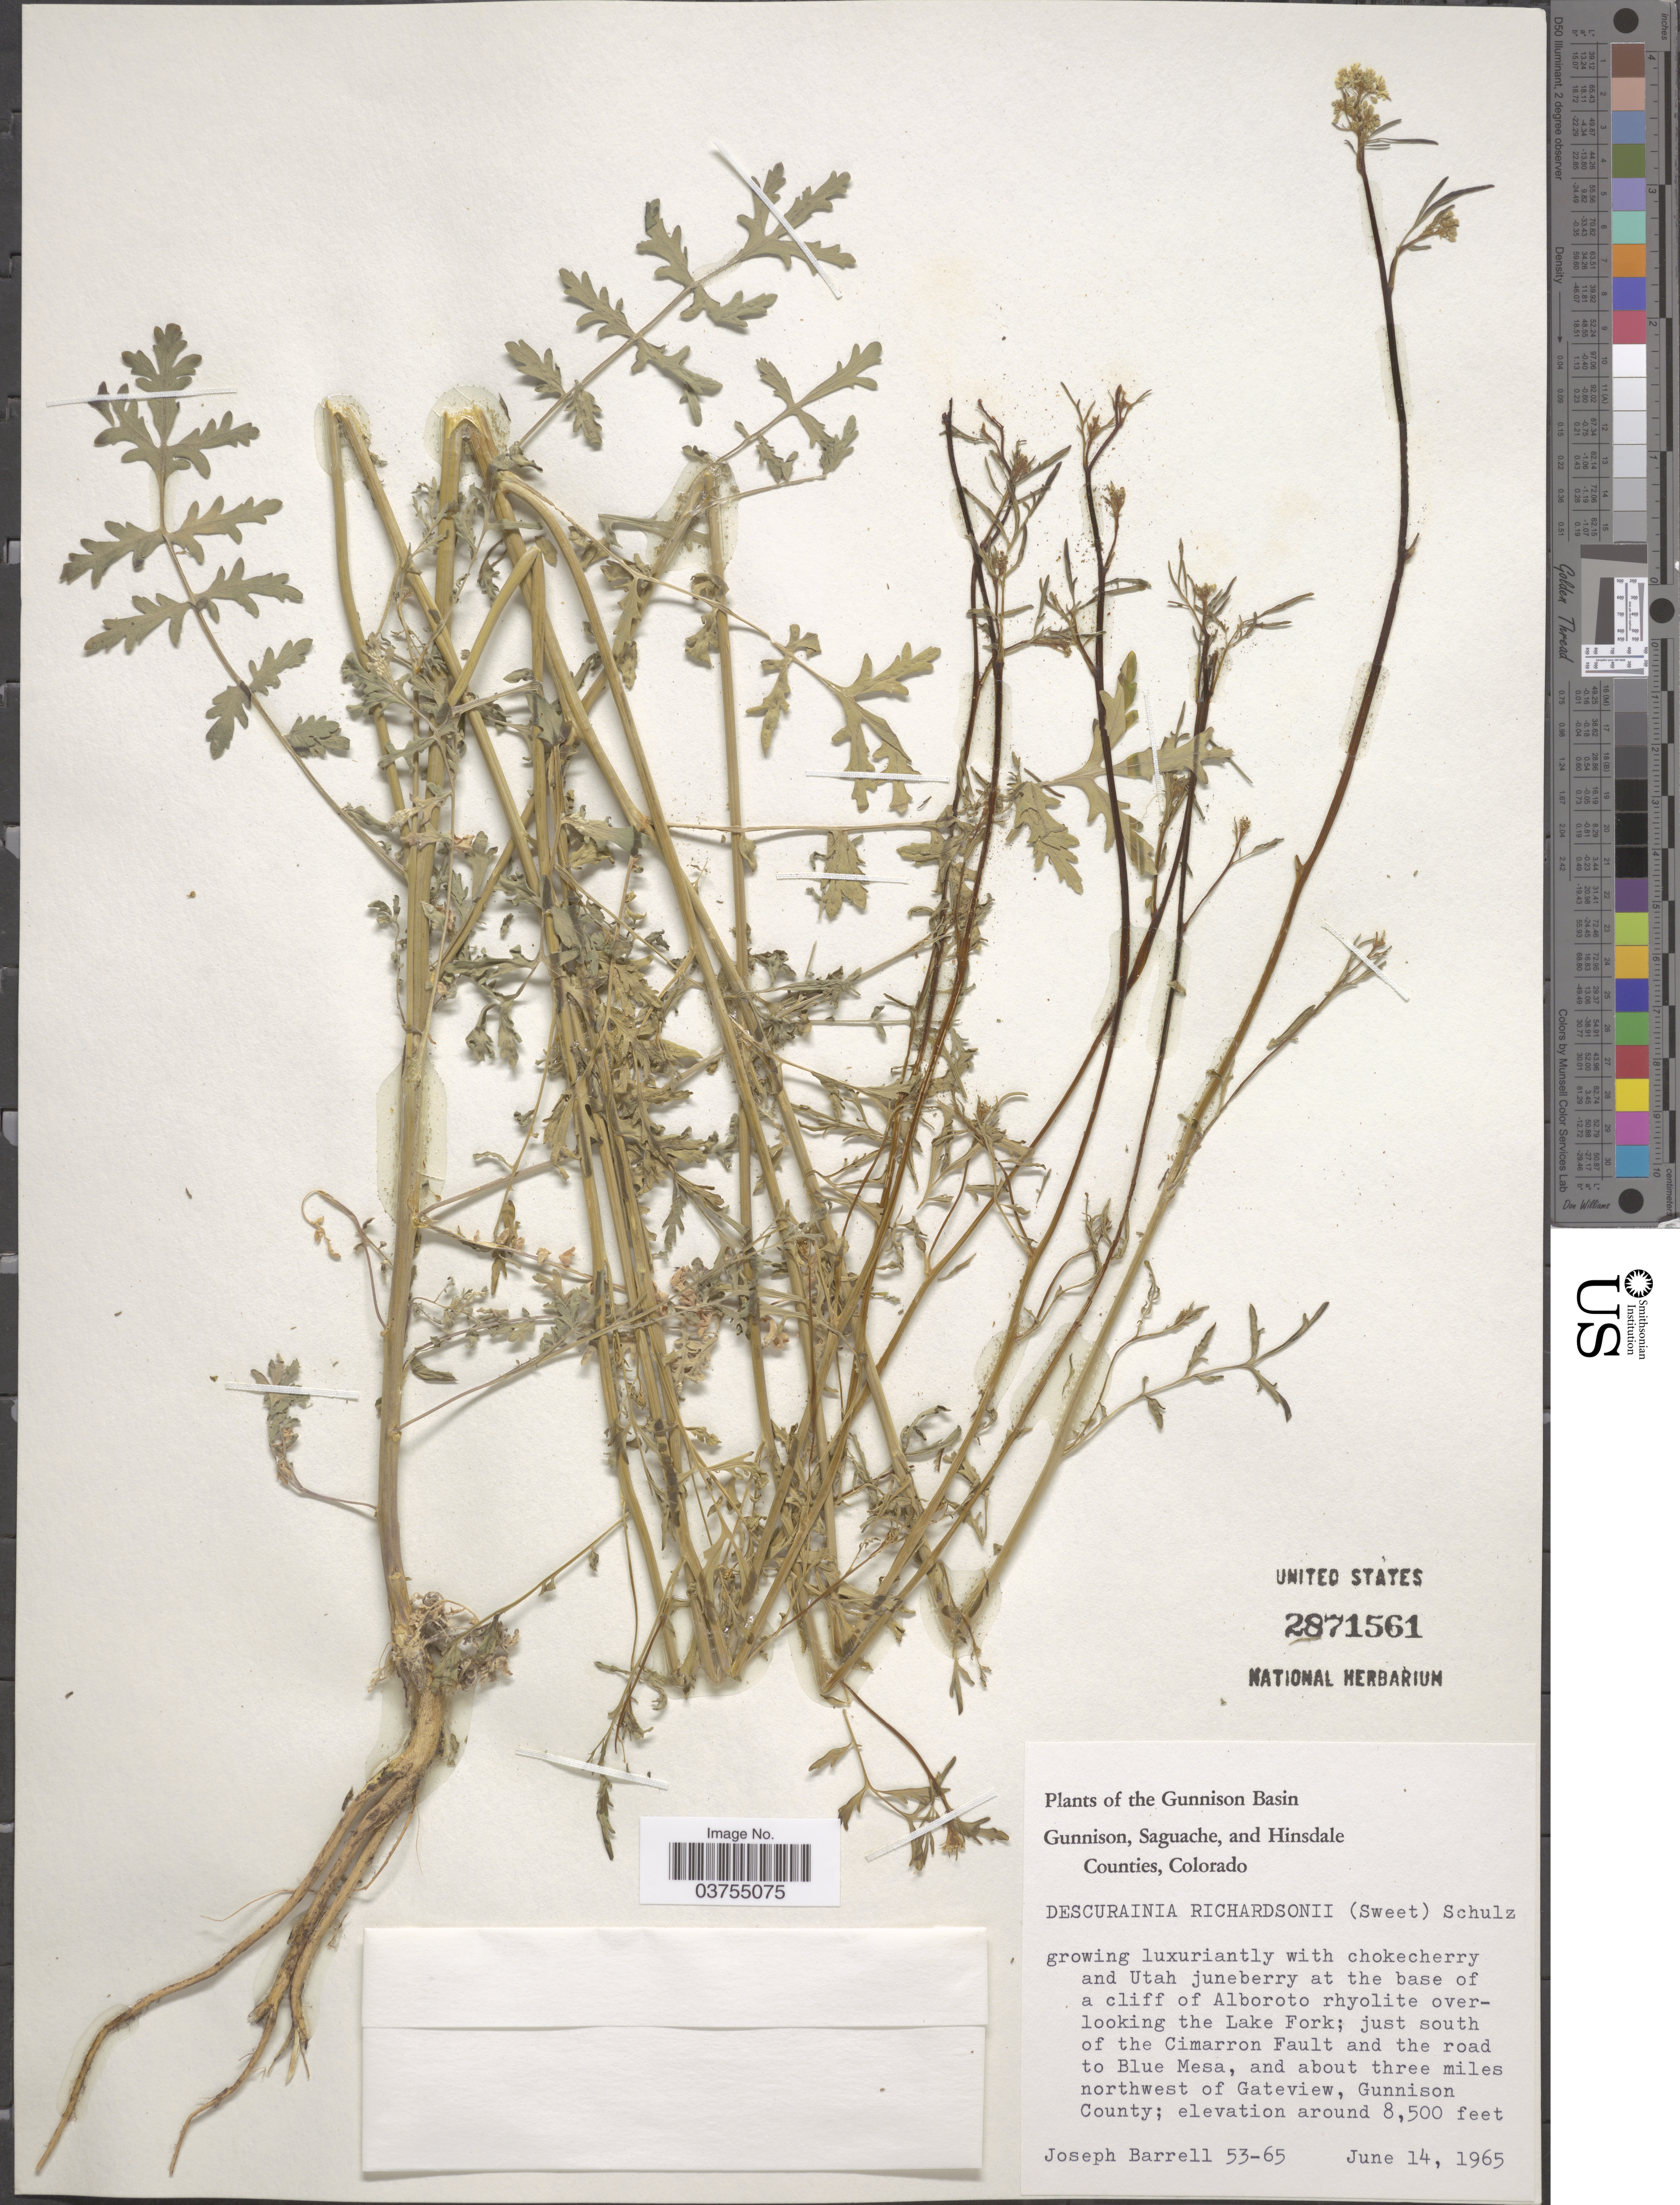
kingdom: Plantae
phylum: Tracheophyta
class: Magnoliopsida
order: Brassicales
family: Brassicaceae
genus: Descurainia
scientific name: Descurainia richardsonii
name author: (C.A. Mey.) O.E. Schulz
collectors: J. Barrell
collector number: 53-65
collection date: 1965-06-14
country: United States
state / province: Colorado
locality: The Gunnison Basin. At the base of a cliff of Alboroto rhyolite overlooking the Lake Fork; just south of the Cimarron Fault and the road to Blue Mesa, and about three miles northwest of Gateview, Gunnison County.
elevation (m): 2591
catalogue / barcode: US 2871561